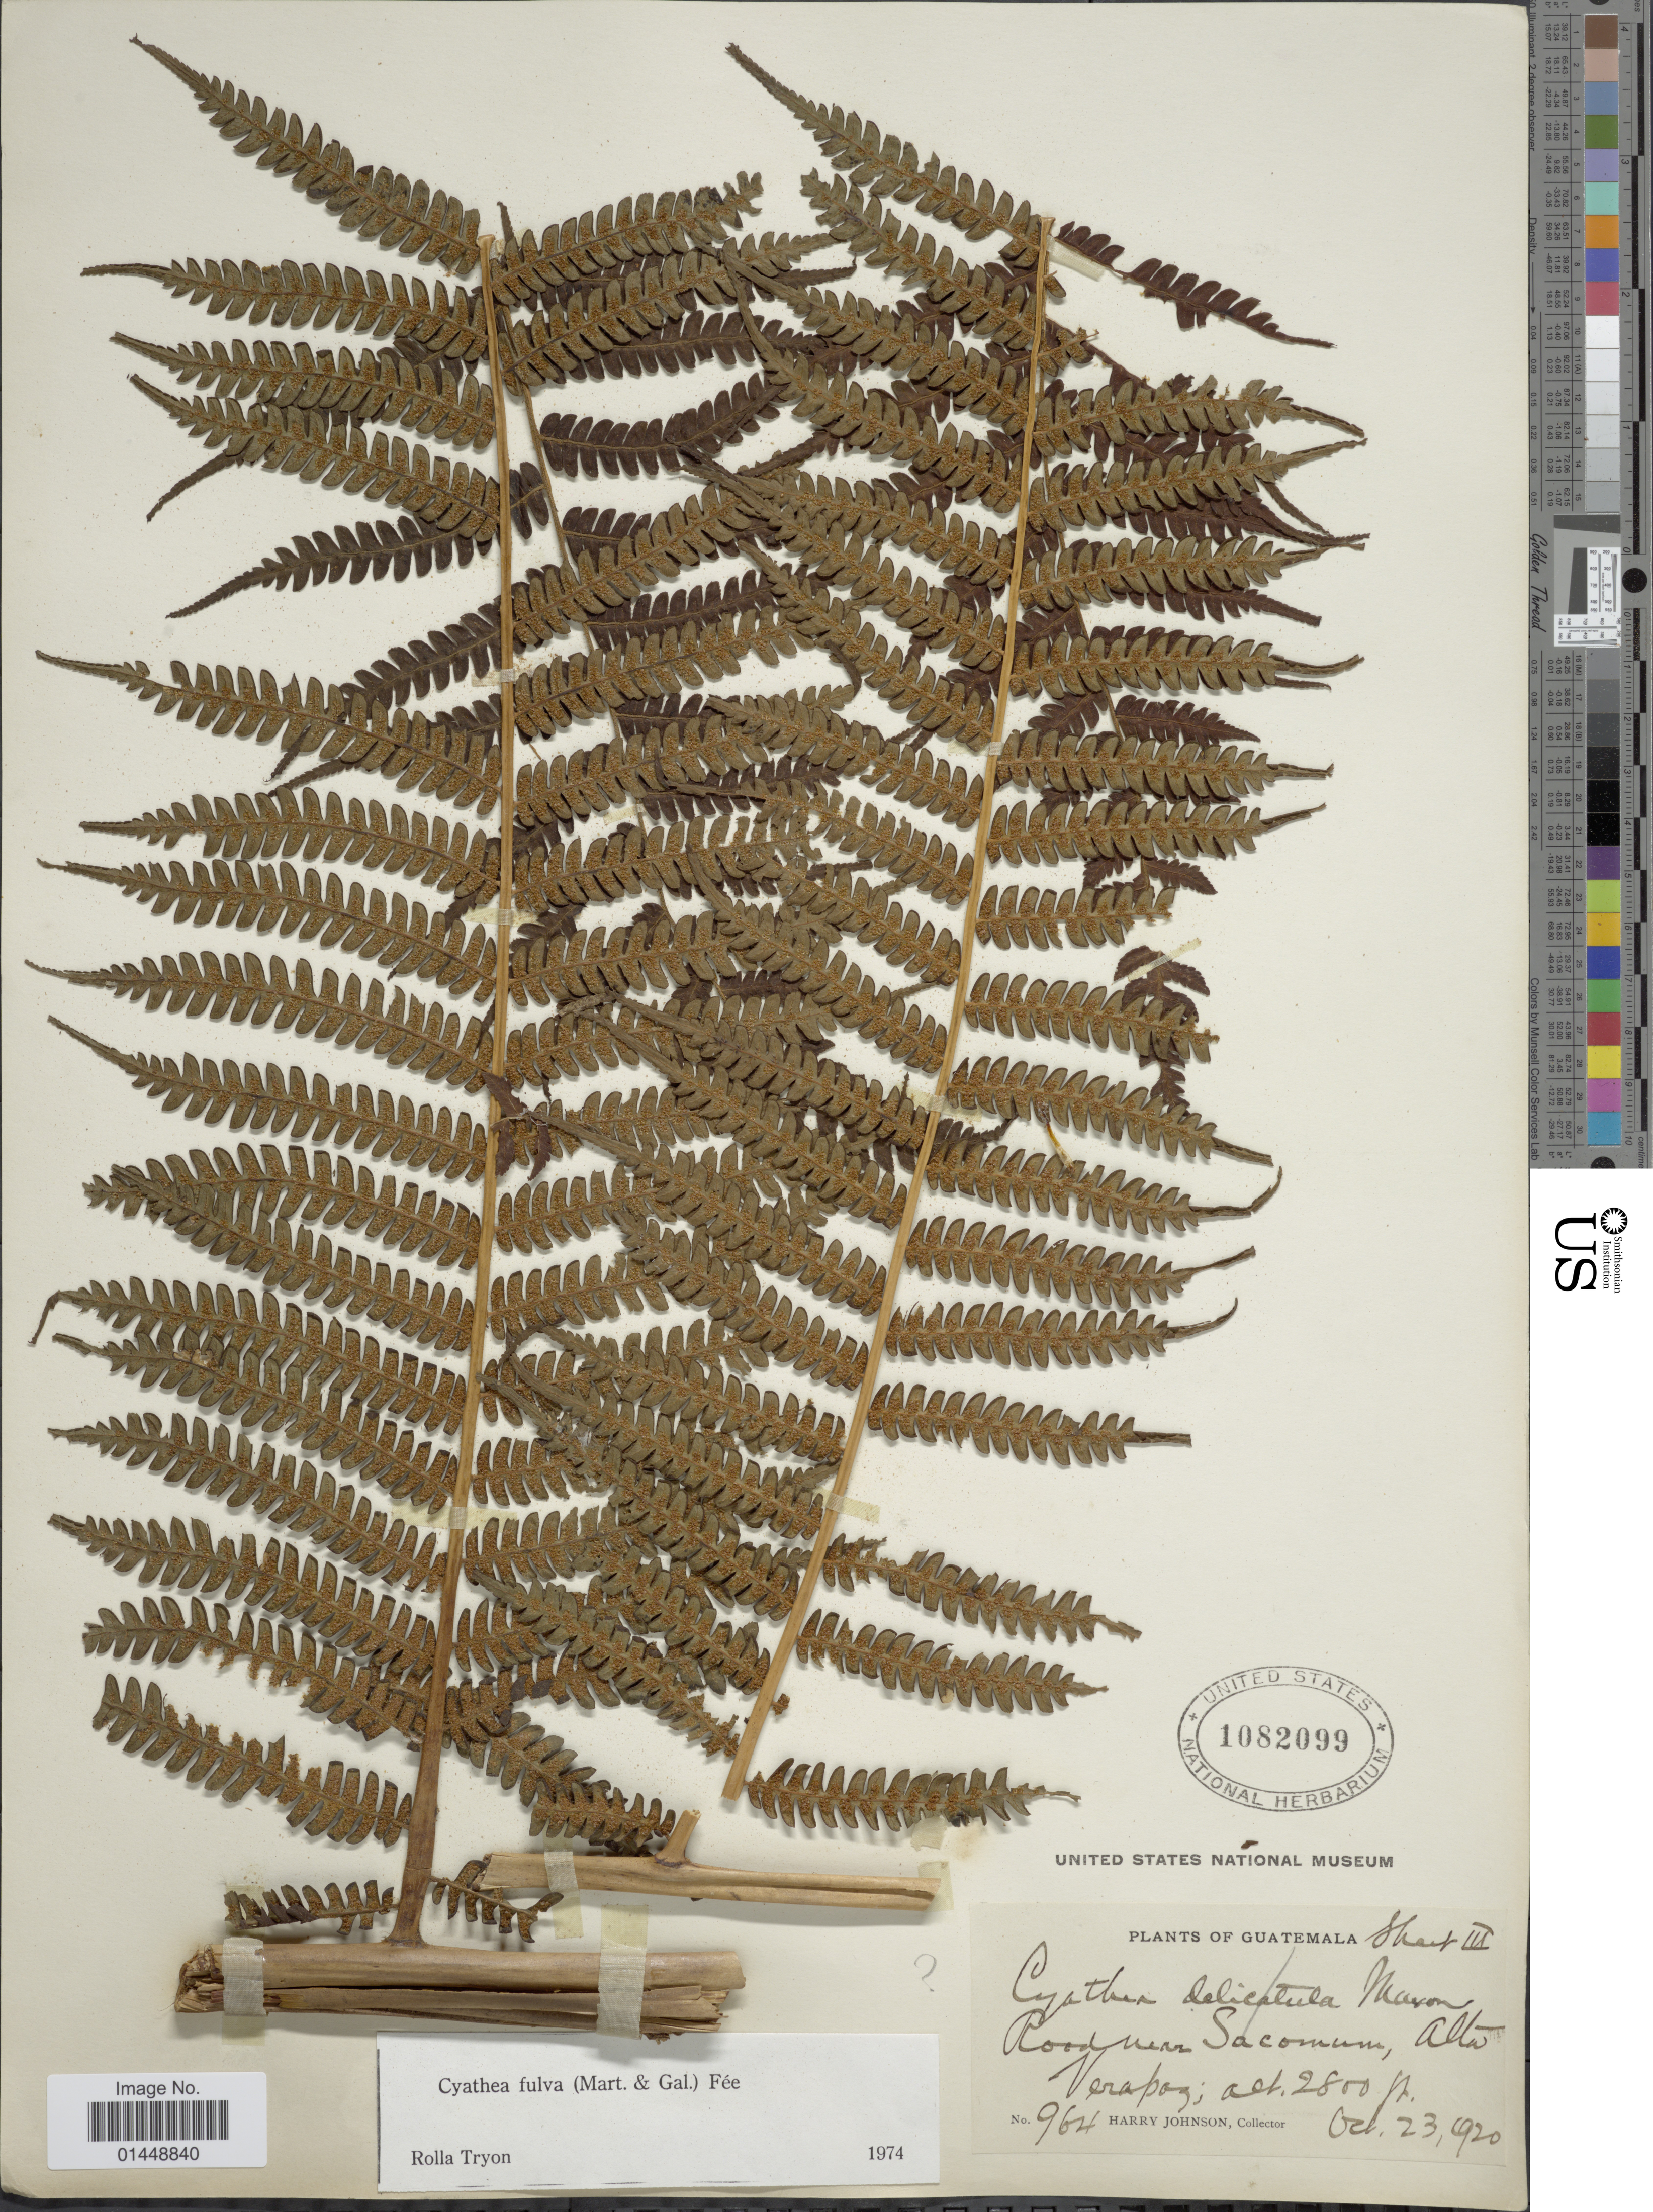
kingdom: Plantae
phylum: Tracheophyta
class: Polypodiopsida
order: Cyatheales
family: Cyatheaceae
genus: Cyathea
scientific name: Cyathea fulva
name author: (M. Martens & Galeotti) Fée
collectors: H. Johnson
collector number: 964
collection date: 1920-10-23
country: Guatemala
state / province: Alta Verapaz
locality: Road near Sacomum, Alta Verapaz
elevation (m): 853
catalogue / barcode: US 1082099